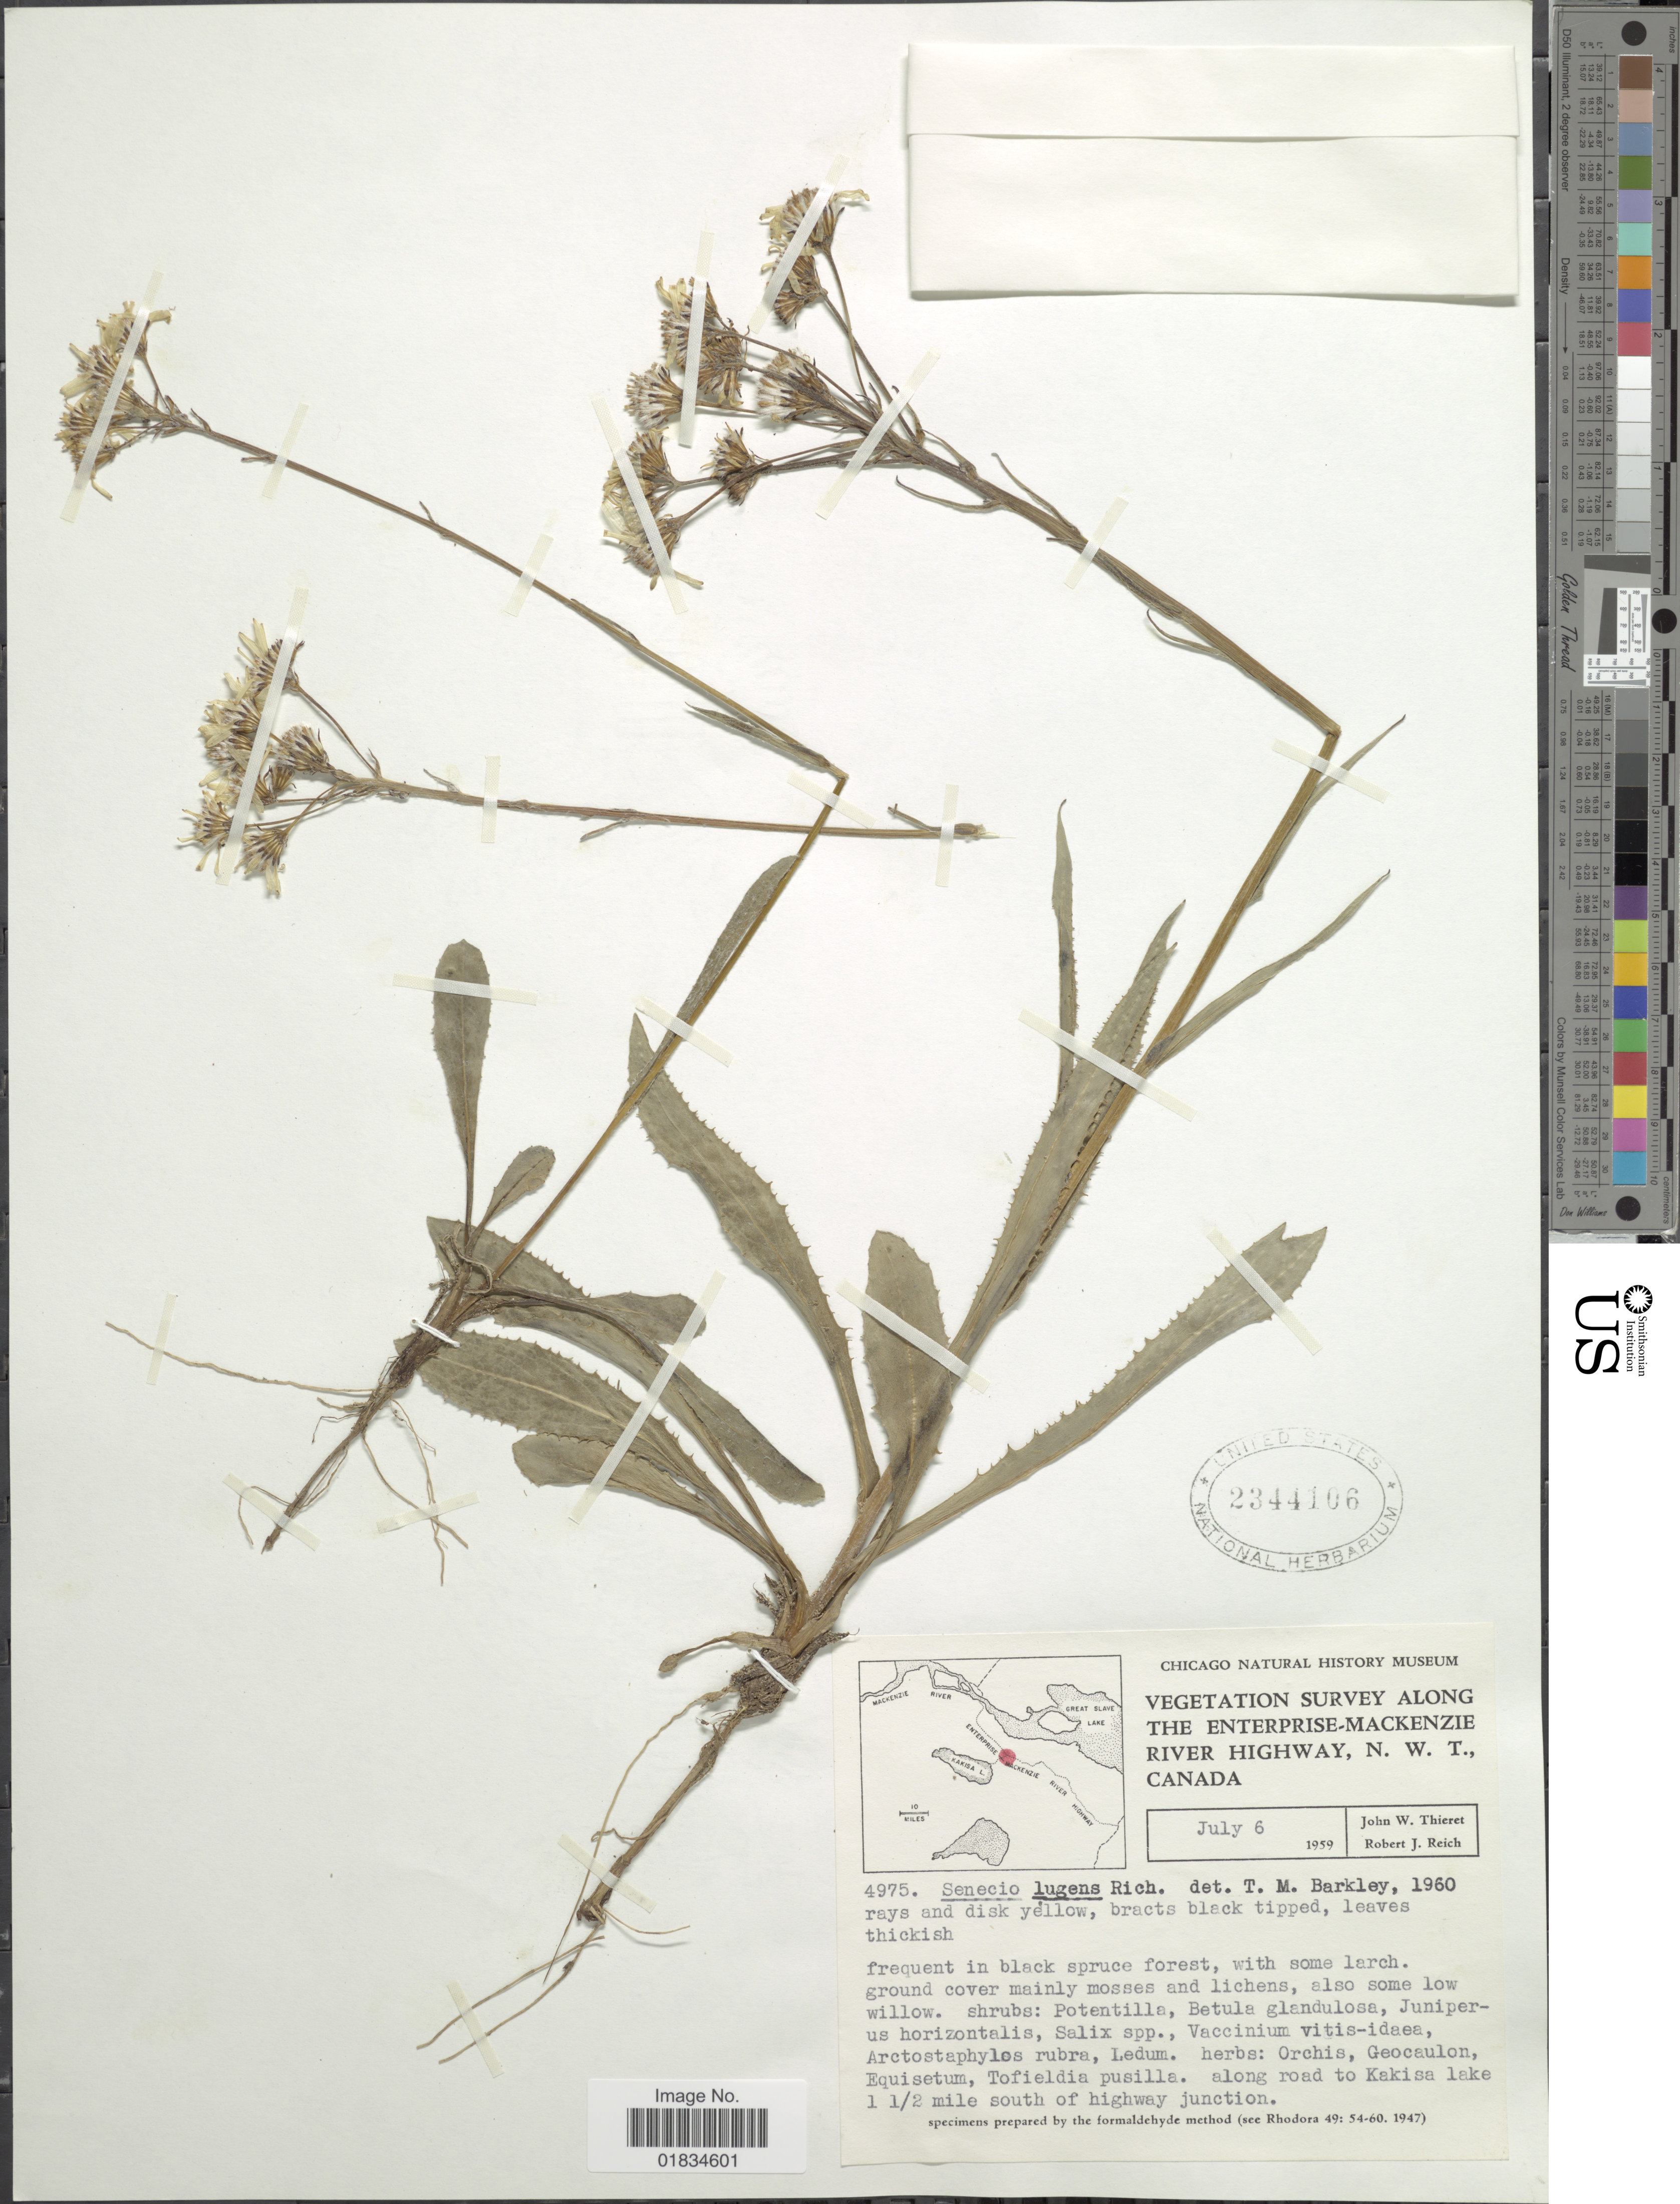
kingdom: Plantae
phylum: Tracheophyta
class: Magnoliopsida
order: Asterales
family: Asteraceae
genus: Senecio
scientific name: Senecio lugens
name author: Richardson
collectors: J. W. Thieret & R. Reich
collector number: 4975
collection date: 1959-07-06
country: Canada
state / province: Northwest Territories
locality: Along the enterprise-Mackenzie River Highway, Along road to Kakisa Lake 1 1/2 mile south of highway junction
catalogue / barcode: US 2344106